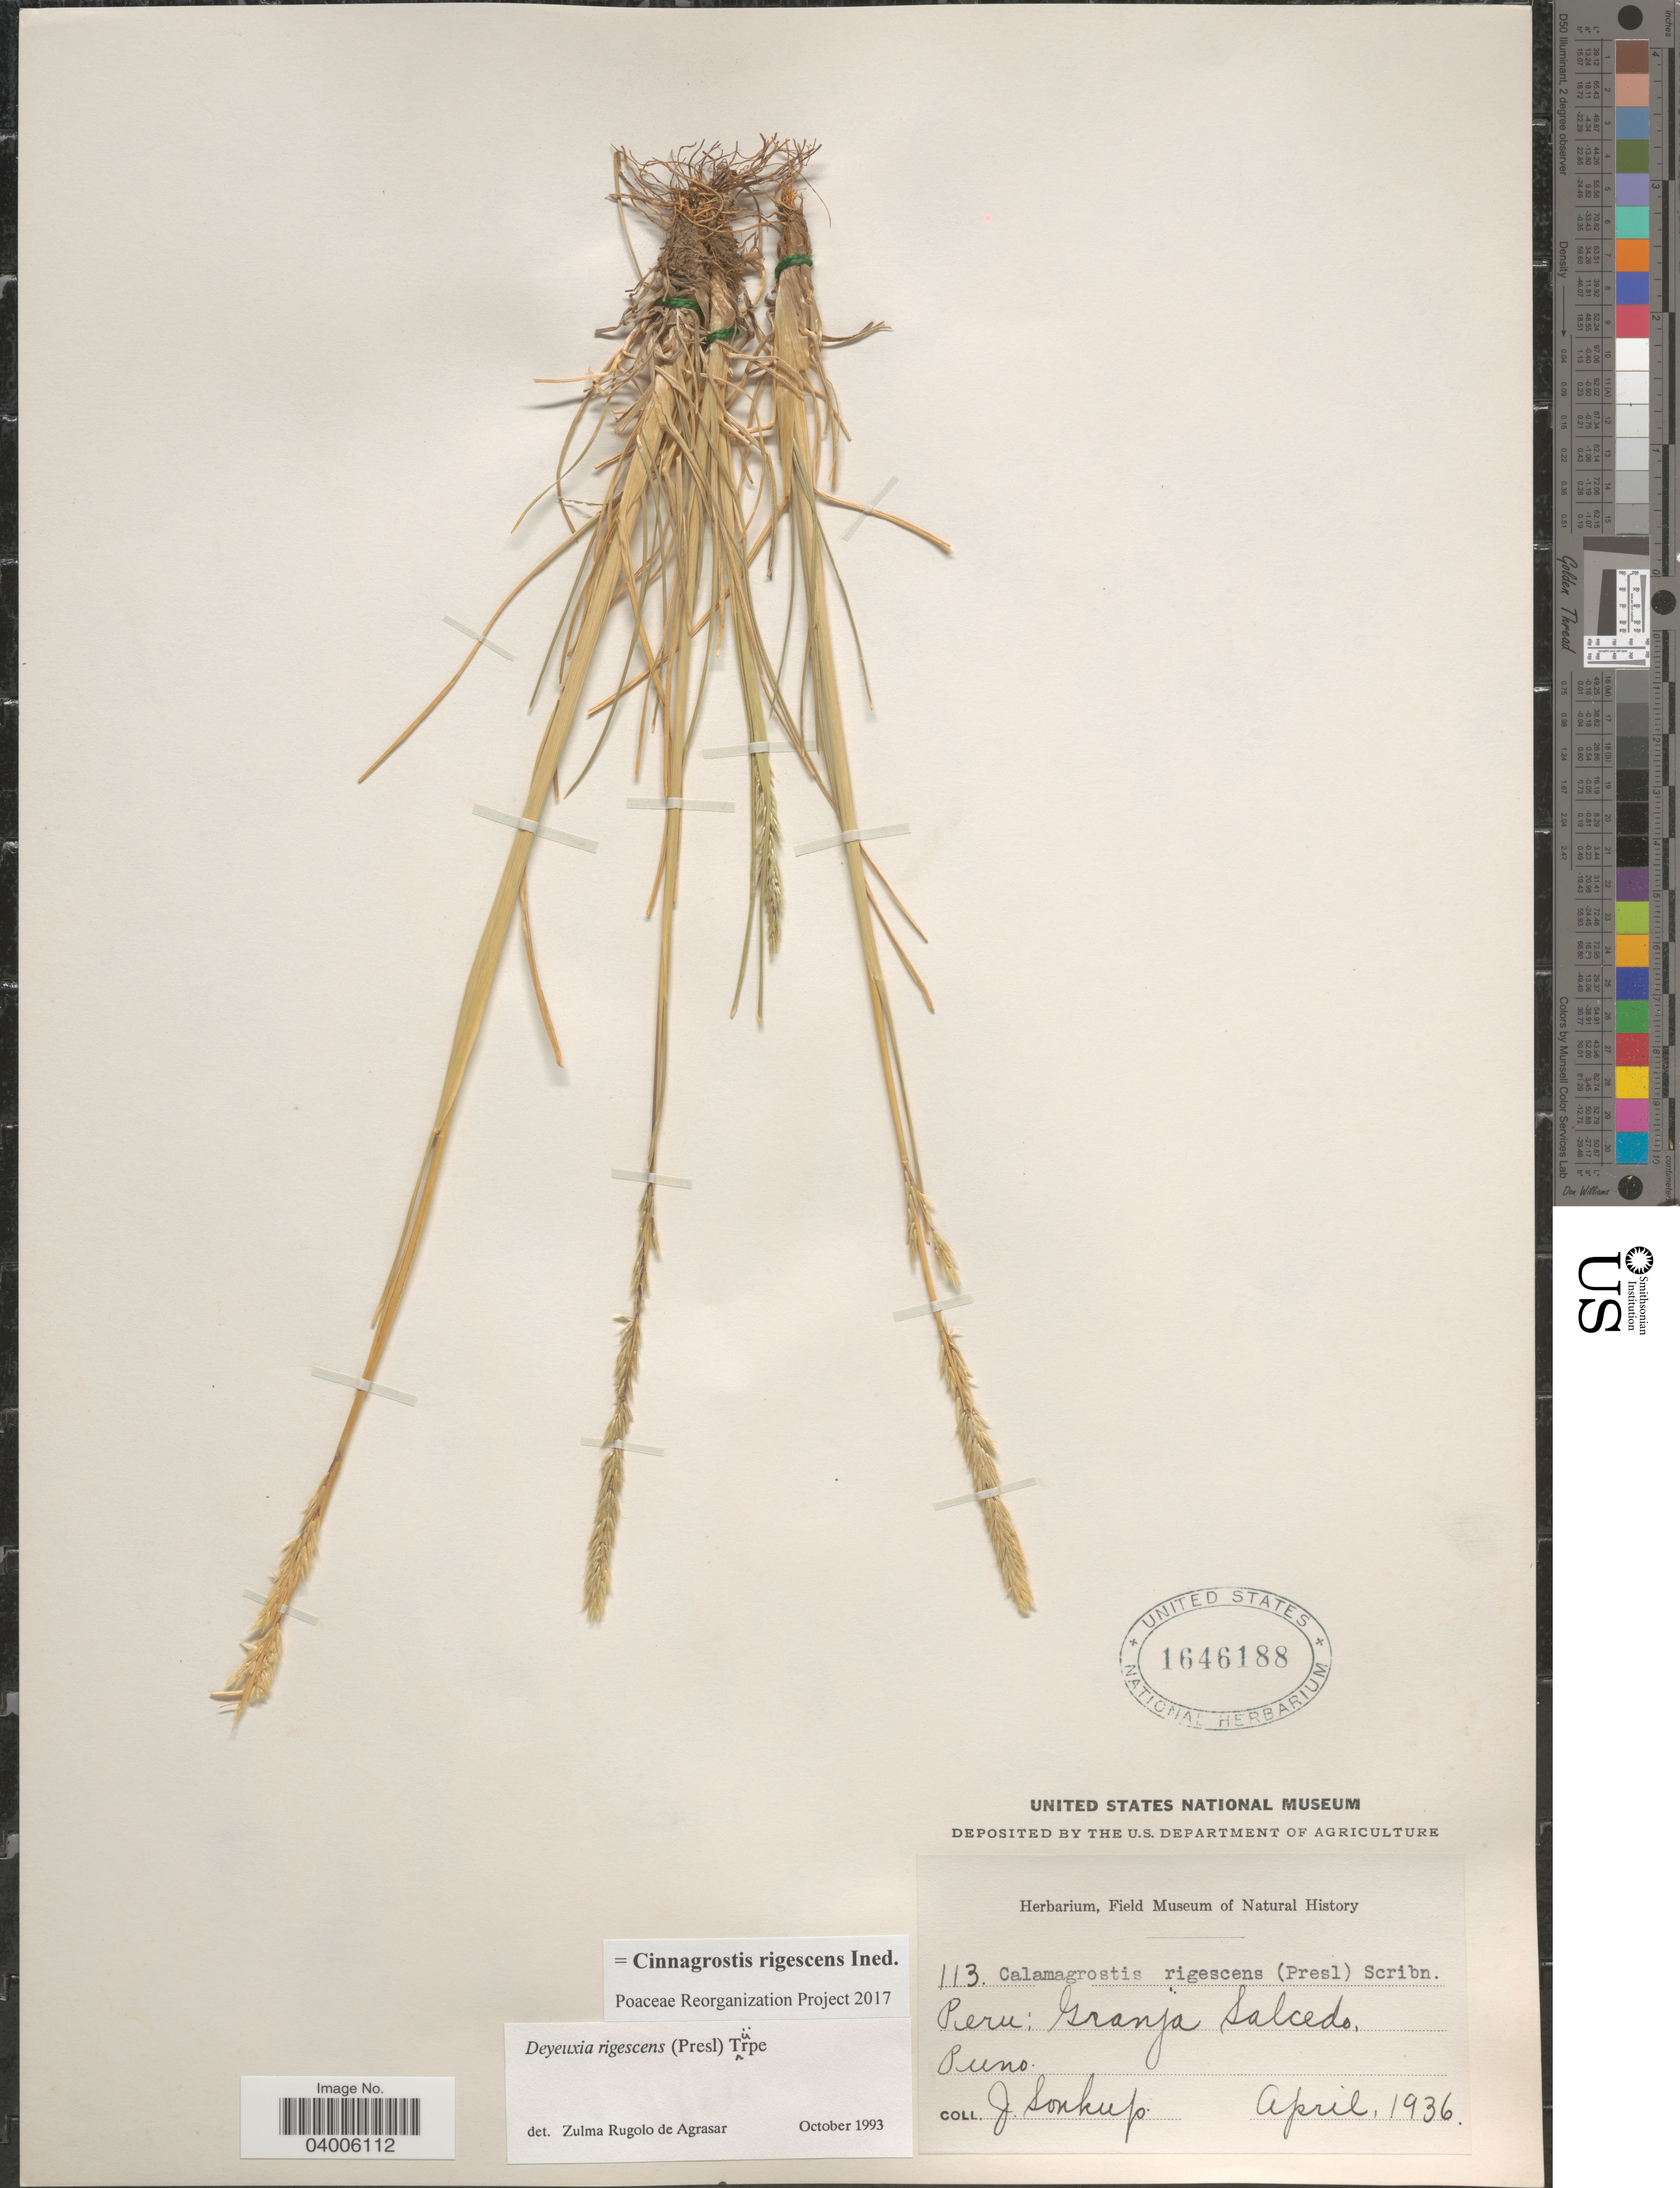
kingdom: Plantae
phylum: Tracheophyta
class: Liliopsida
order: Poales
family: Poaceae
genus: Cinnagrostis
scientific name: Cinnagrostis rigescens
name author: (J. Presl) P.M. Peterson et al.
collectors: J. Soukup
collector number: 113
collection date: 1936-04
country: Peru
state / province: Puno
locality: Granja Salcedo.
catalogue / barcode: US 1646188